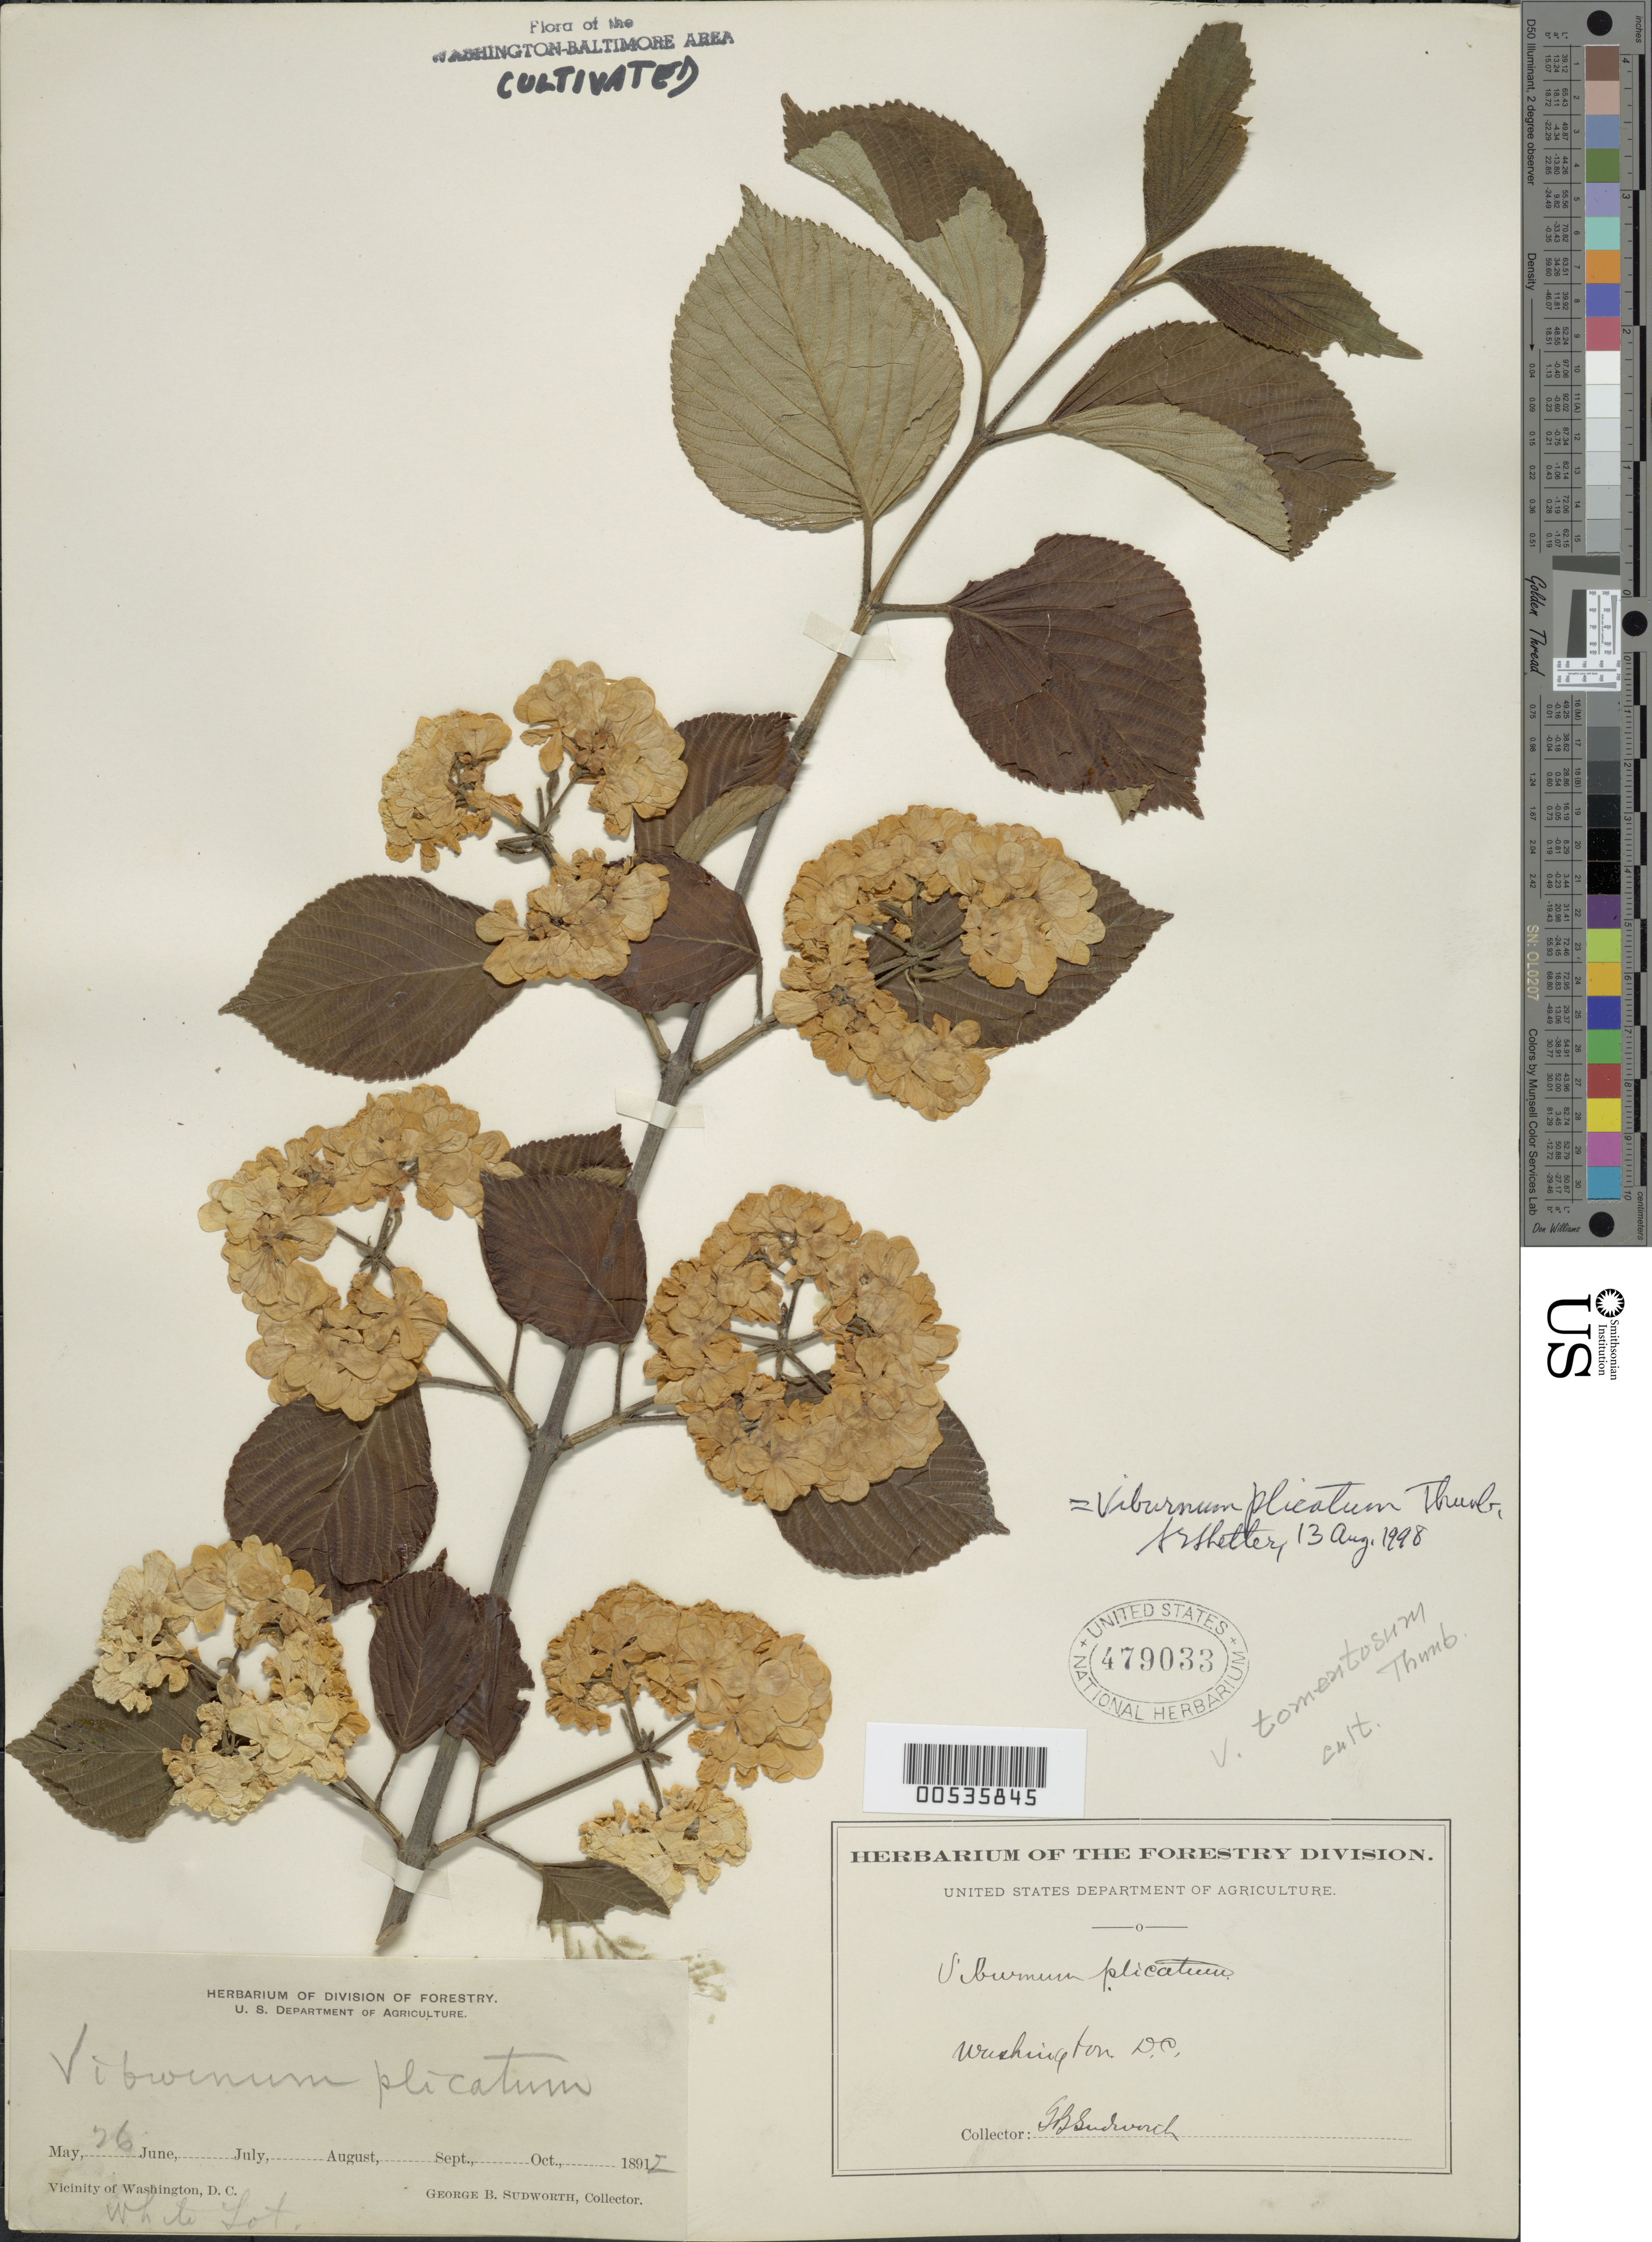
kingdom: Plantae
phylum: Tracheophyta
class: Magnoliopsida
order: Dipsacales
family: Viburnaceae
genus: Viburnum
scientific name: Viburnum plicatum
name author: Thunb.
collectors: G. B. Sudworth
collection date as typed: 26 May 1892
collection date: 1892-05-26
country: United States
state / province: District of Columbia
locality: Washington DC Area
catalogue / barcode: US 479033